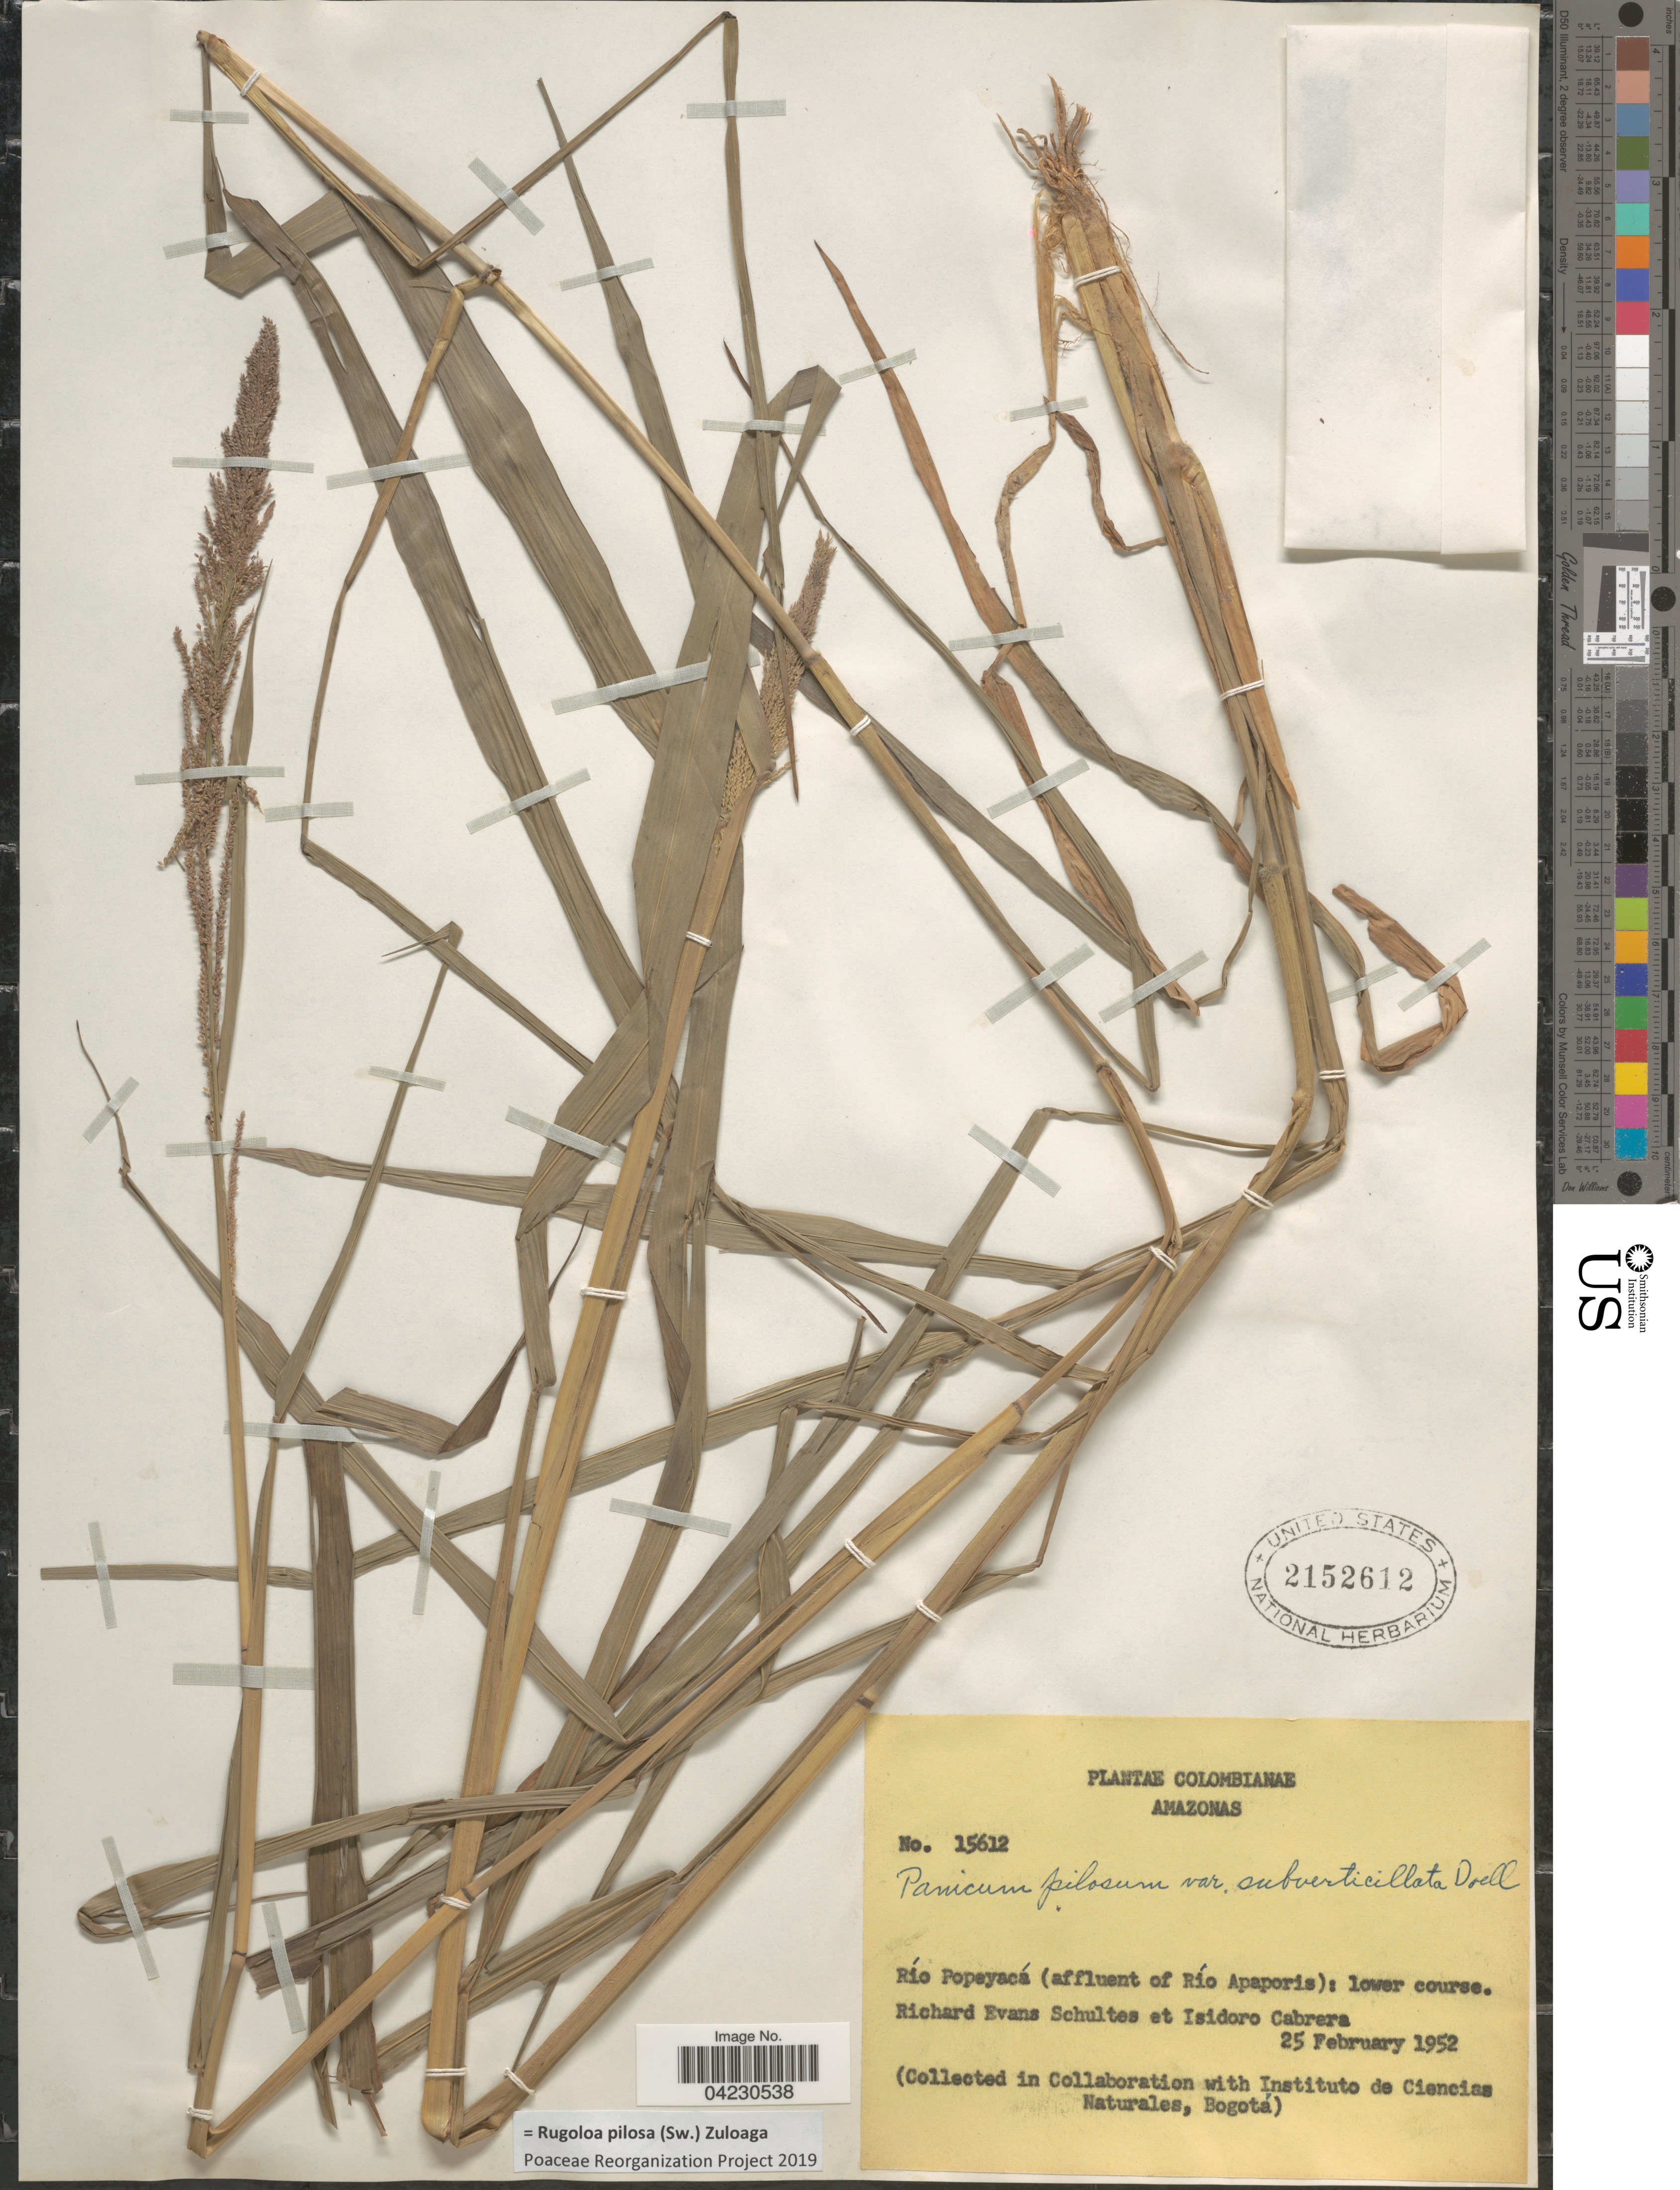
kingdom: Plantae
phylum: Tracheophyta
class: Liliopsida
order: Poales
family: Poaceae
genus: Rugoloa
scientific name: Rugoloa pilosa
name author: (Sw.) Zuloaga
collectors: R. E. Schultes & I. Cabrera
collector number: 15612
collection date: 1952-02-25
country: Colombia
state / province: Amazônas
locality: Río Popayacá (affluent of Río Apaporis): lower course.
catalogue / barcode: US 2152612